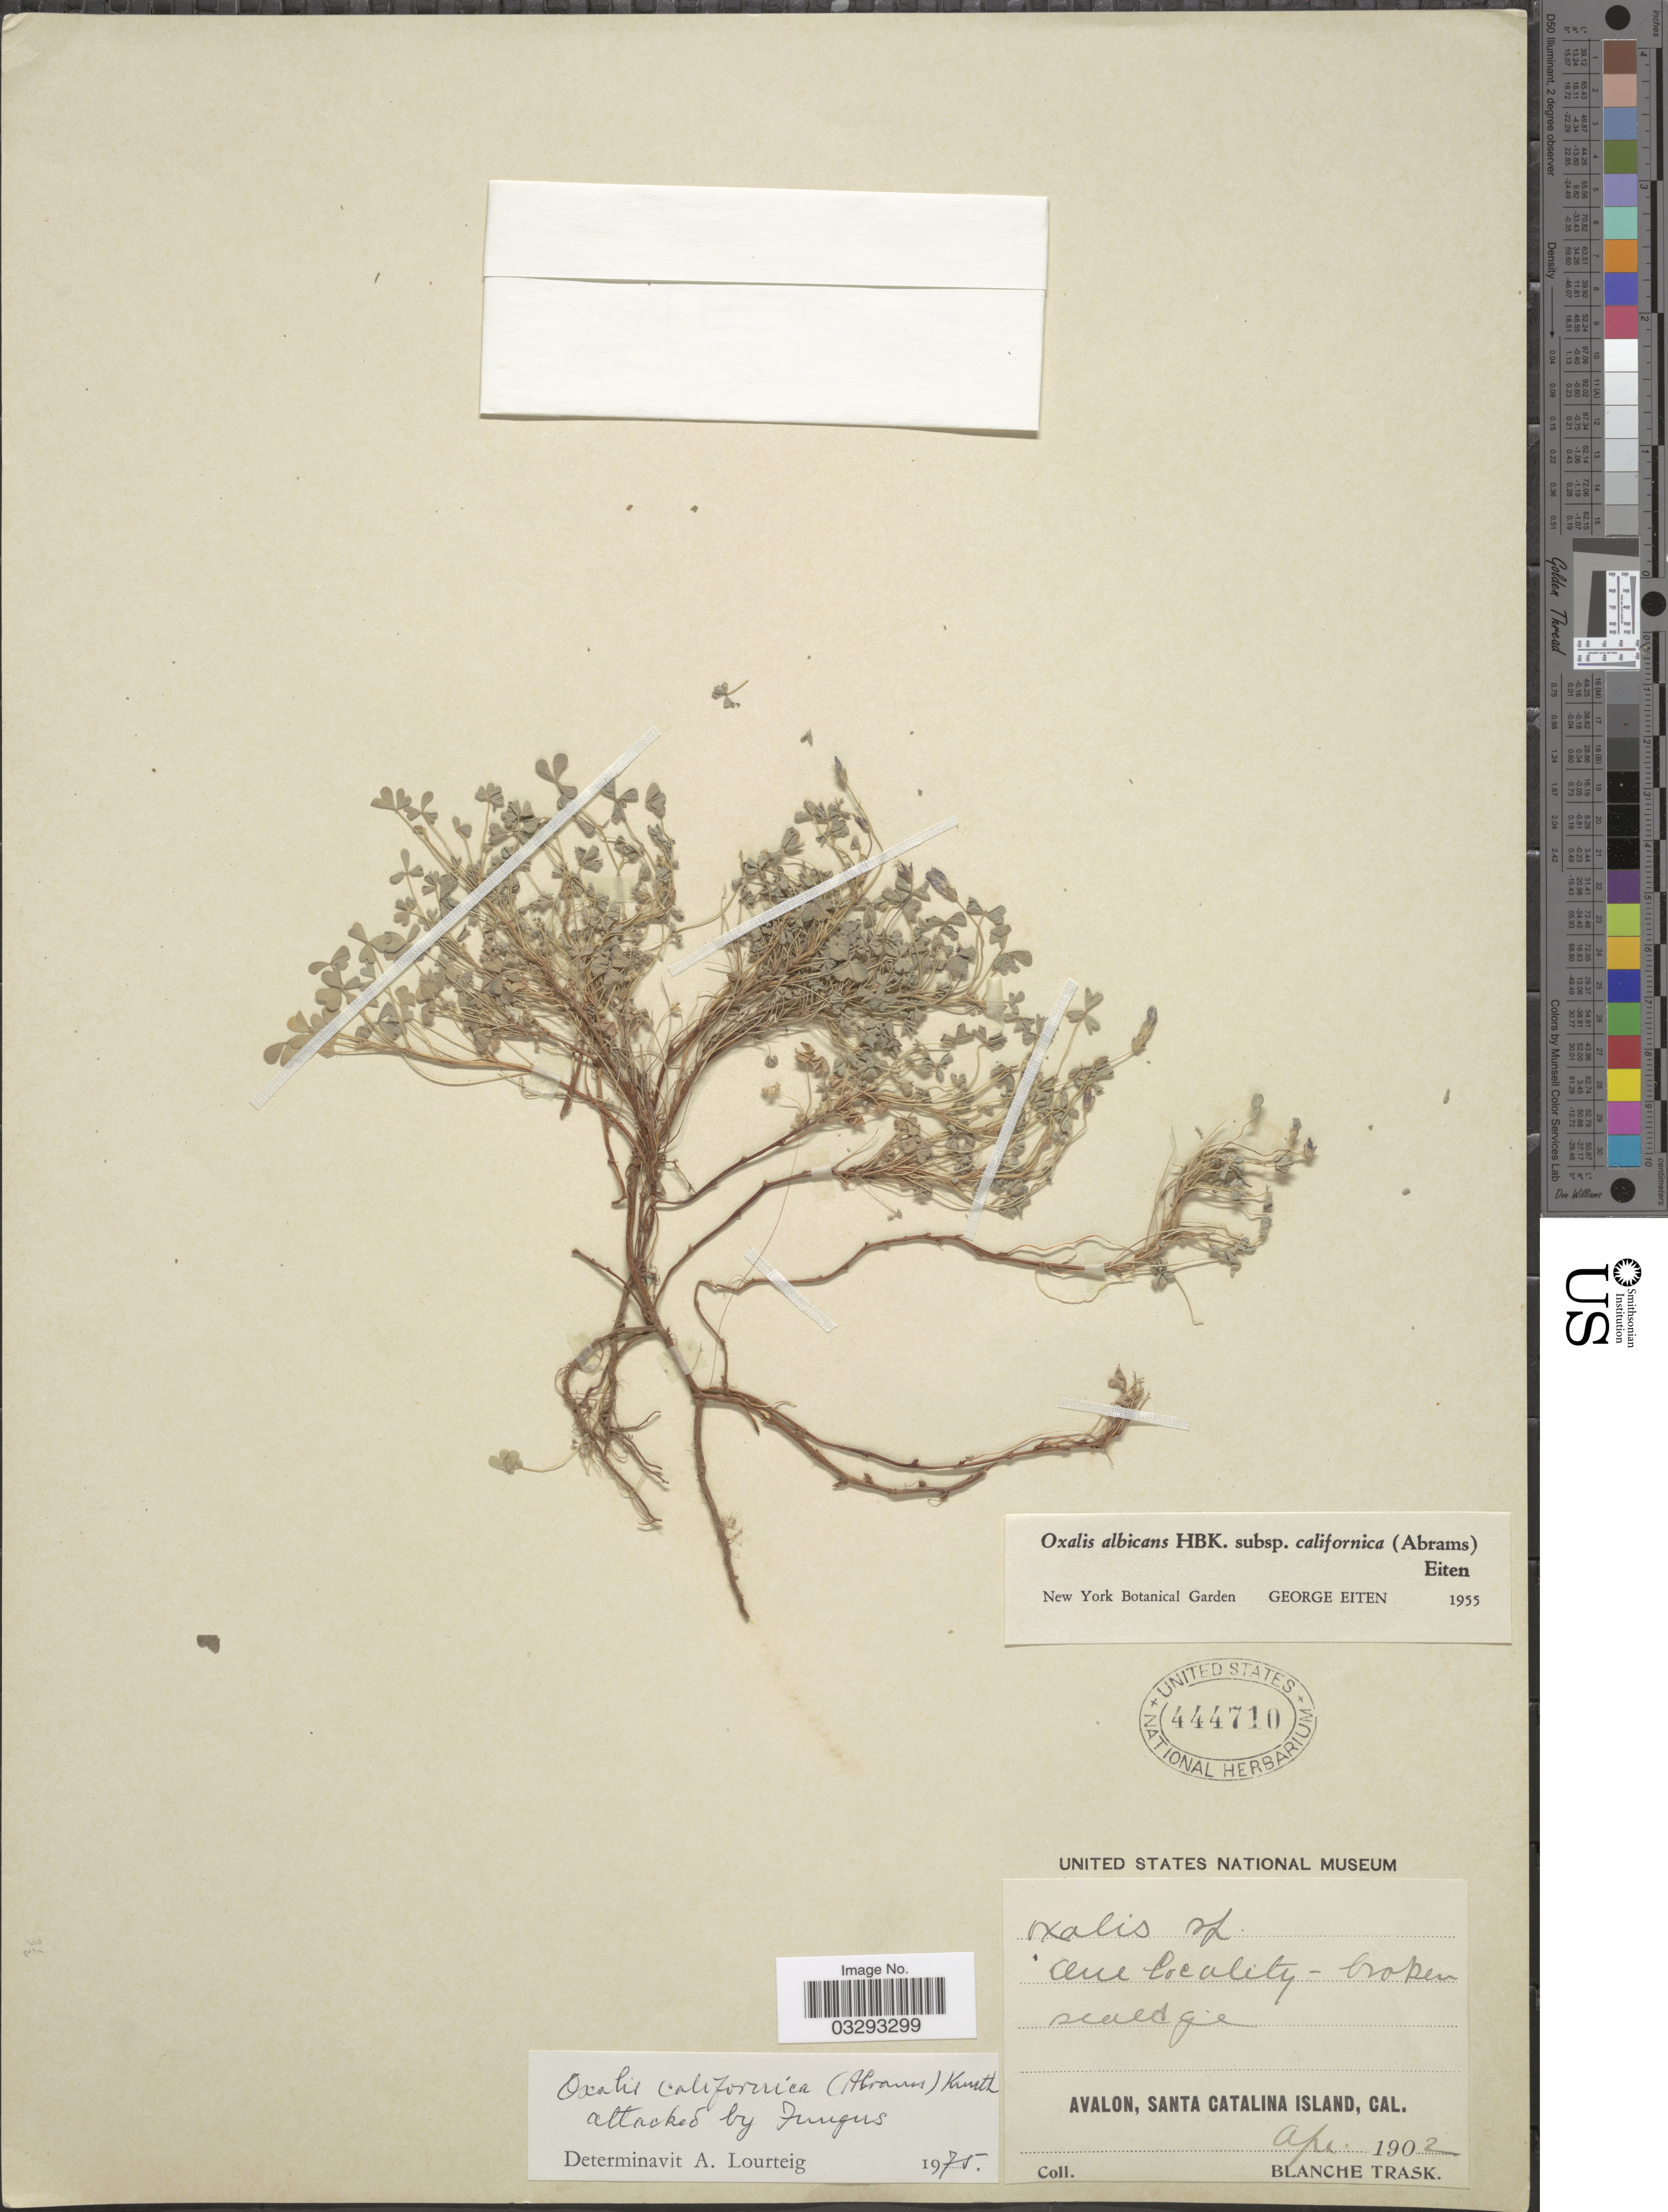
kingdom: Plantae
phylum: Tracheophyta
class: Magnoliopsida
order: Oxalidales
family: Oxalidaceae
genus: Oxalis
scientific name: Oxalis californica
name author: (Abrams) R. Knuth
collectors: B. Trask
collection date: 1902-04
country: United States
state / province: California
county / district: Los Angeles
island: Santa Catalina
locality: Avalon, Santa Catalina Island.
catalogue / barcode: US 444710